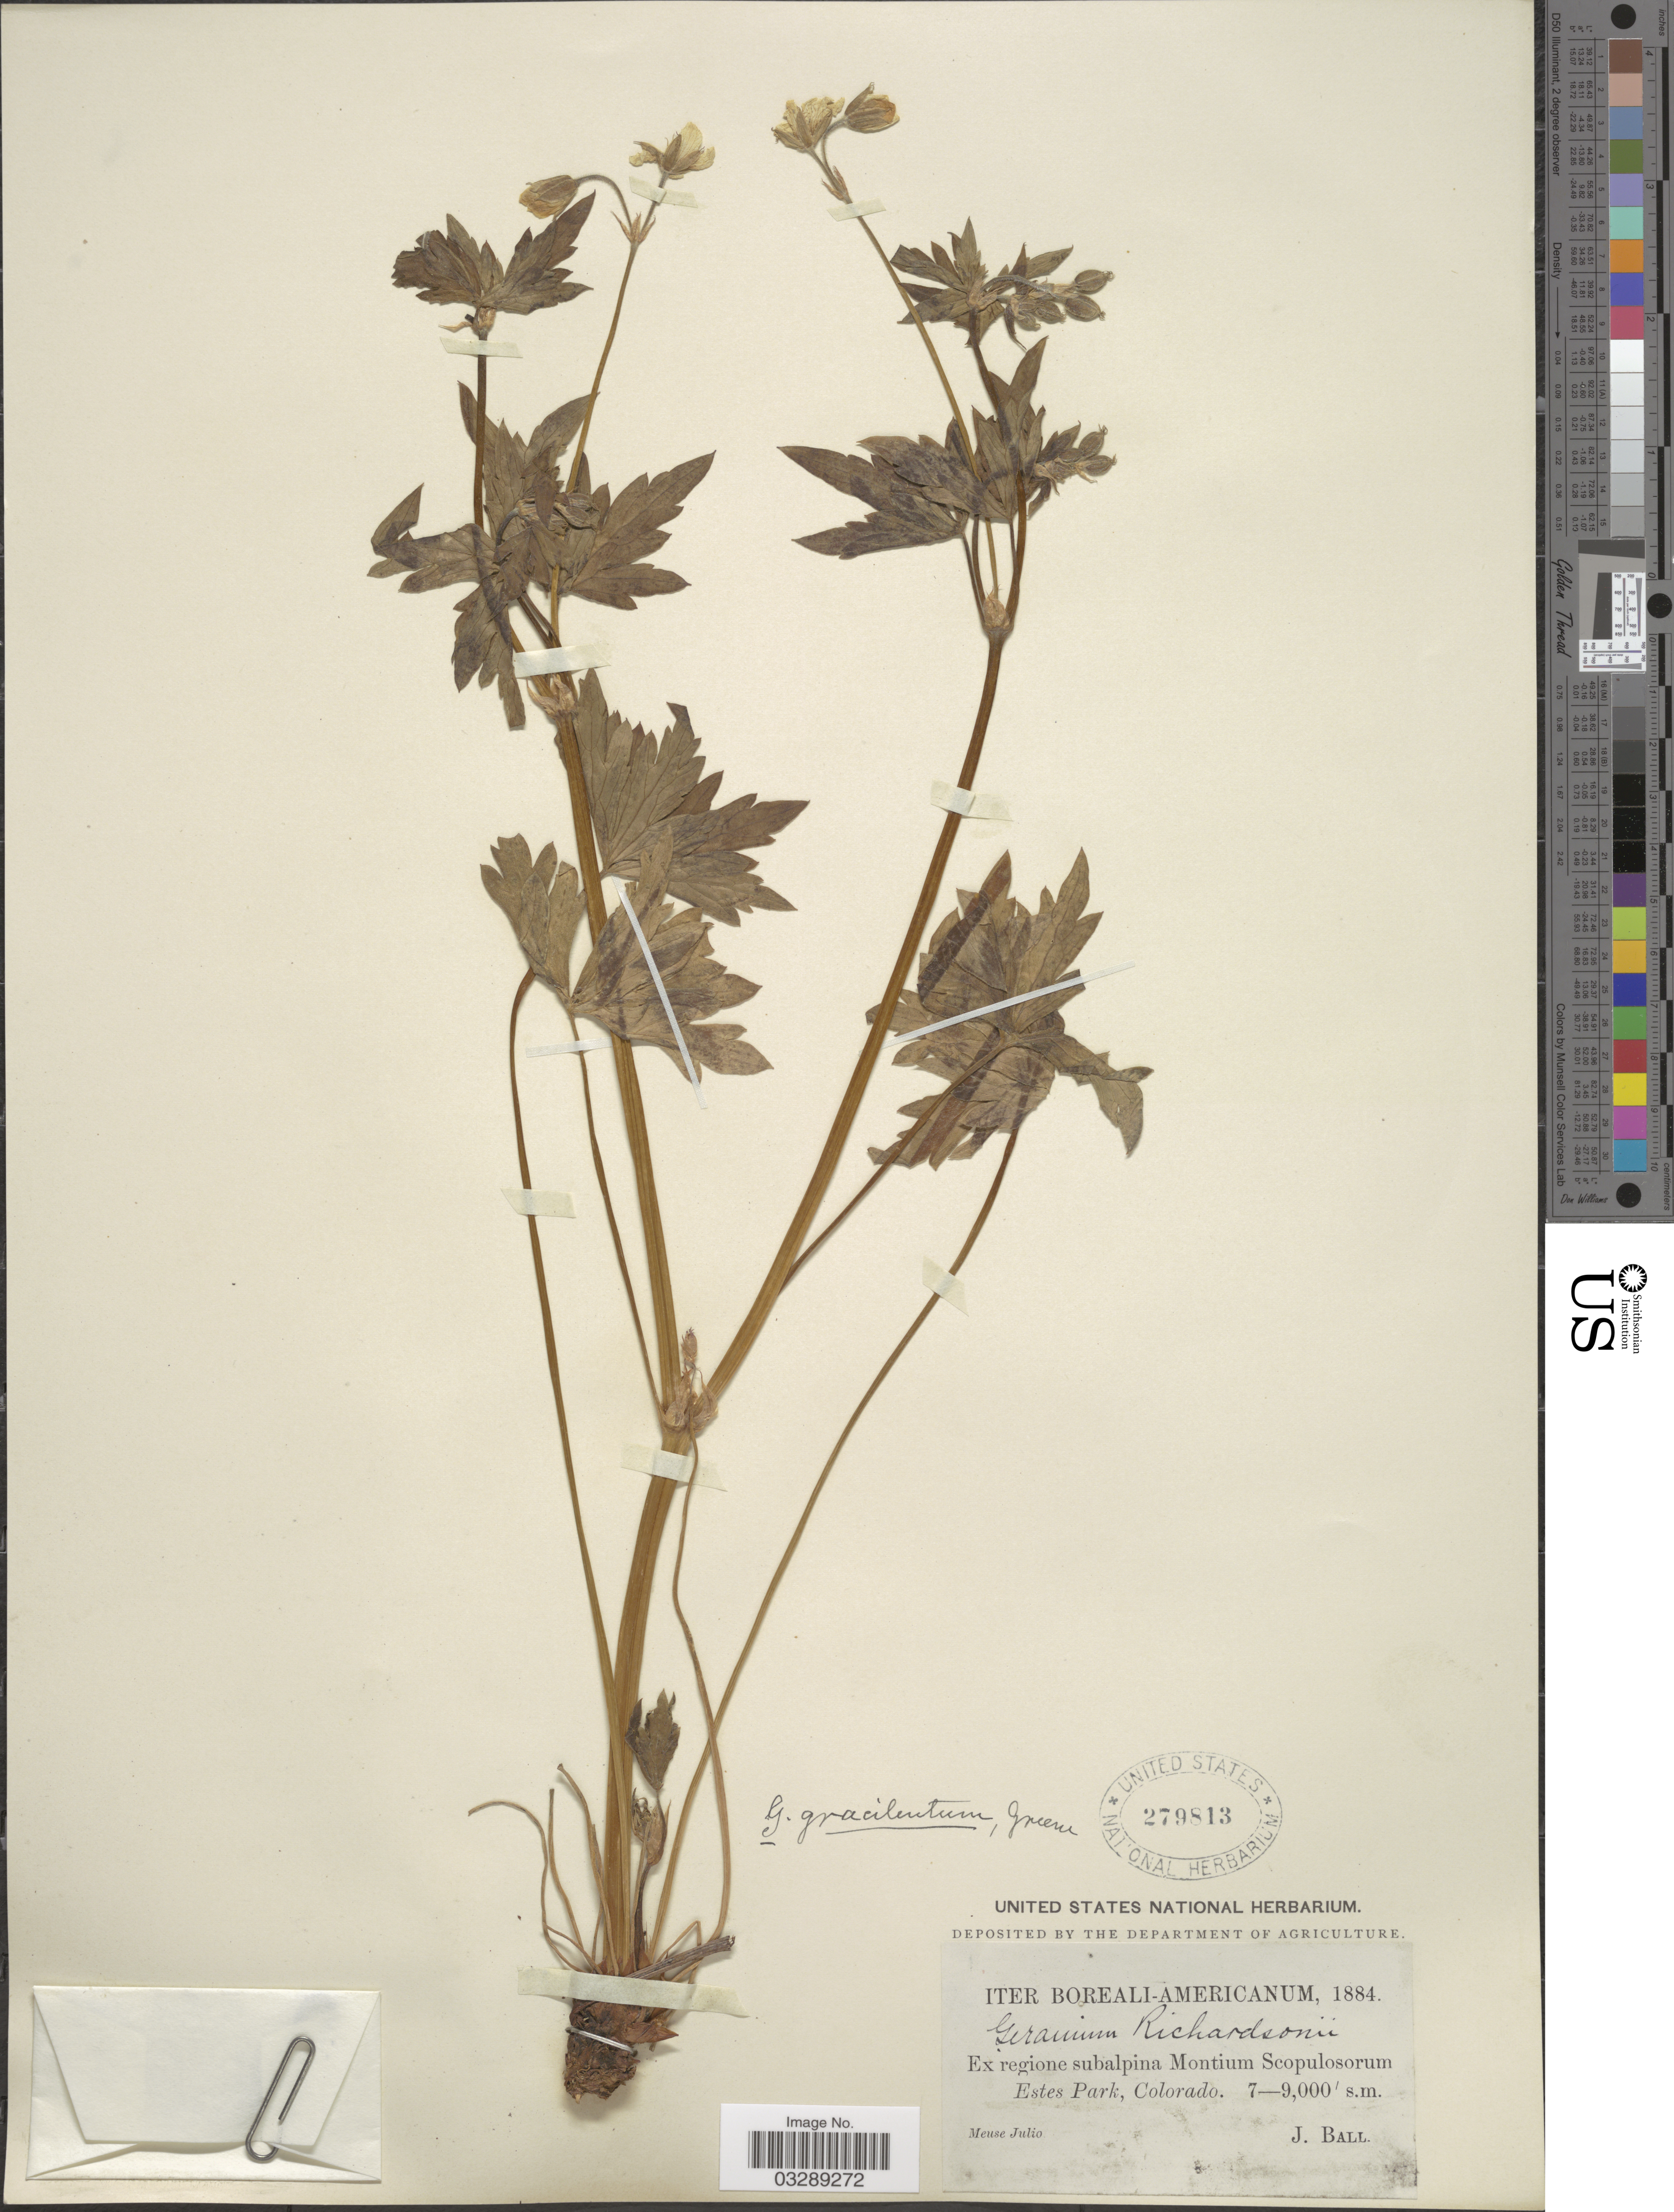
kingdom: Plantae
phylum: Tracheophyta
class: Magnoliopsida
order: Geraniales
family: Geraniaceae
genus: Geranium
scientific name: Geranium richardsonii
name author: Fisch. & Trautv.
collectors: J. Ball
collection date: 1884-07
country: United States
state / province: Colorado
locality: Iter Boreali-Americanum, Ex regione subalpina Montium Scopulosorum, Estes Park.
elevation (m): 7000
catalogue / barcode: US 279813